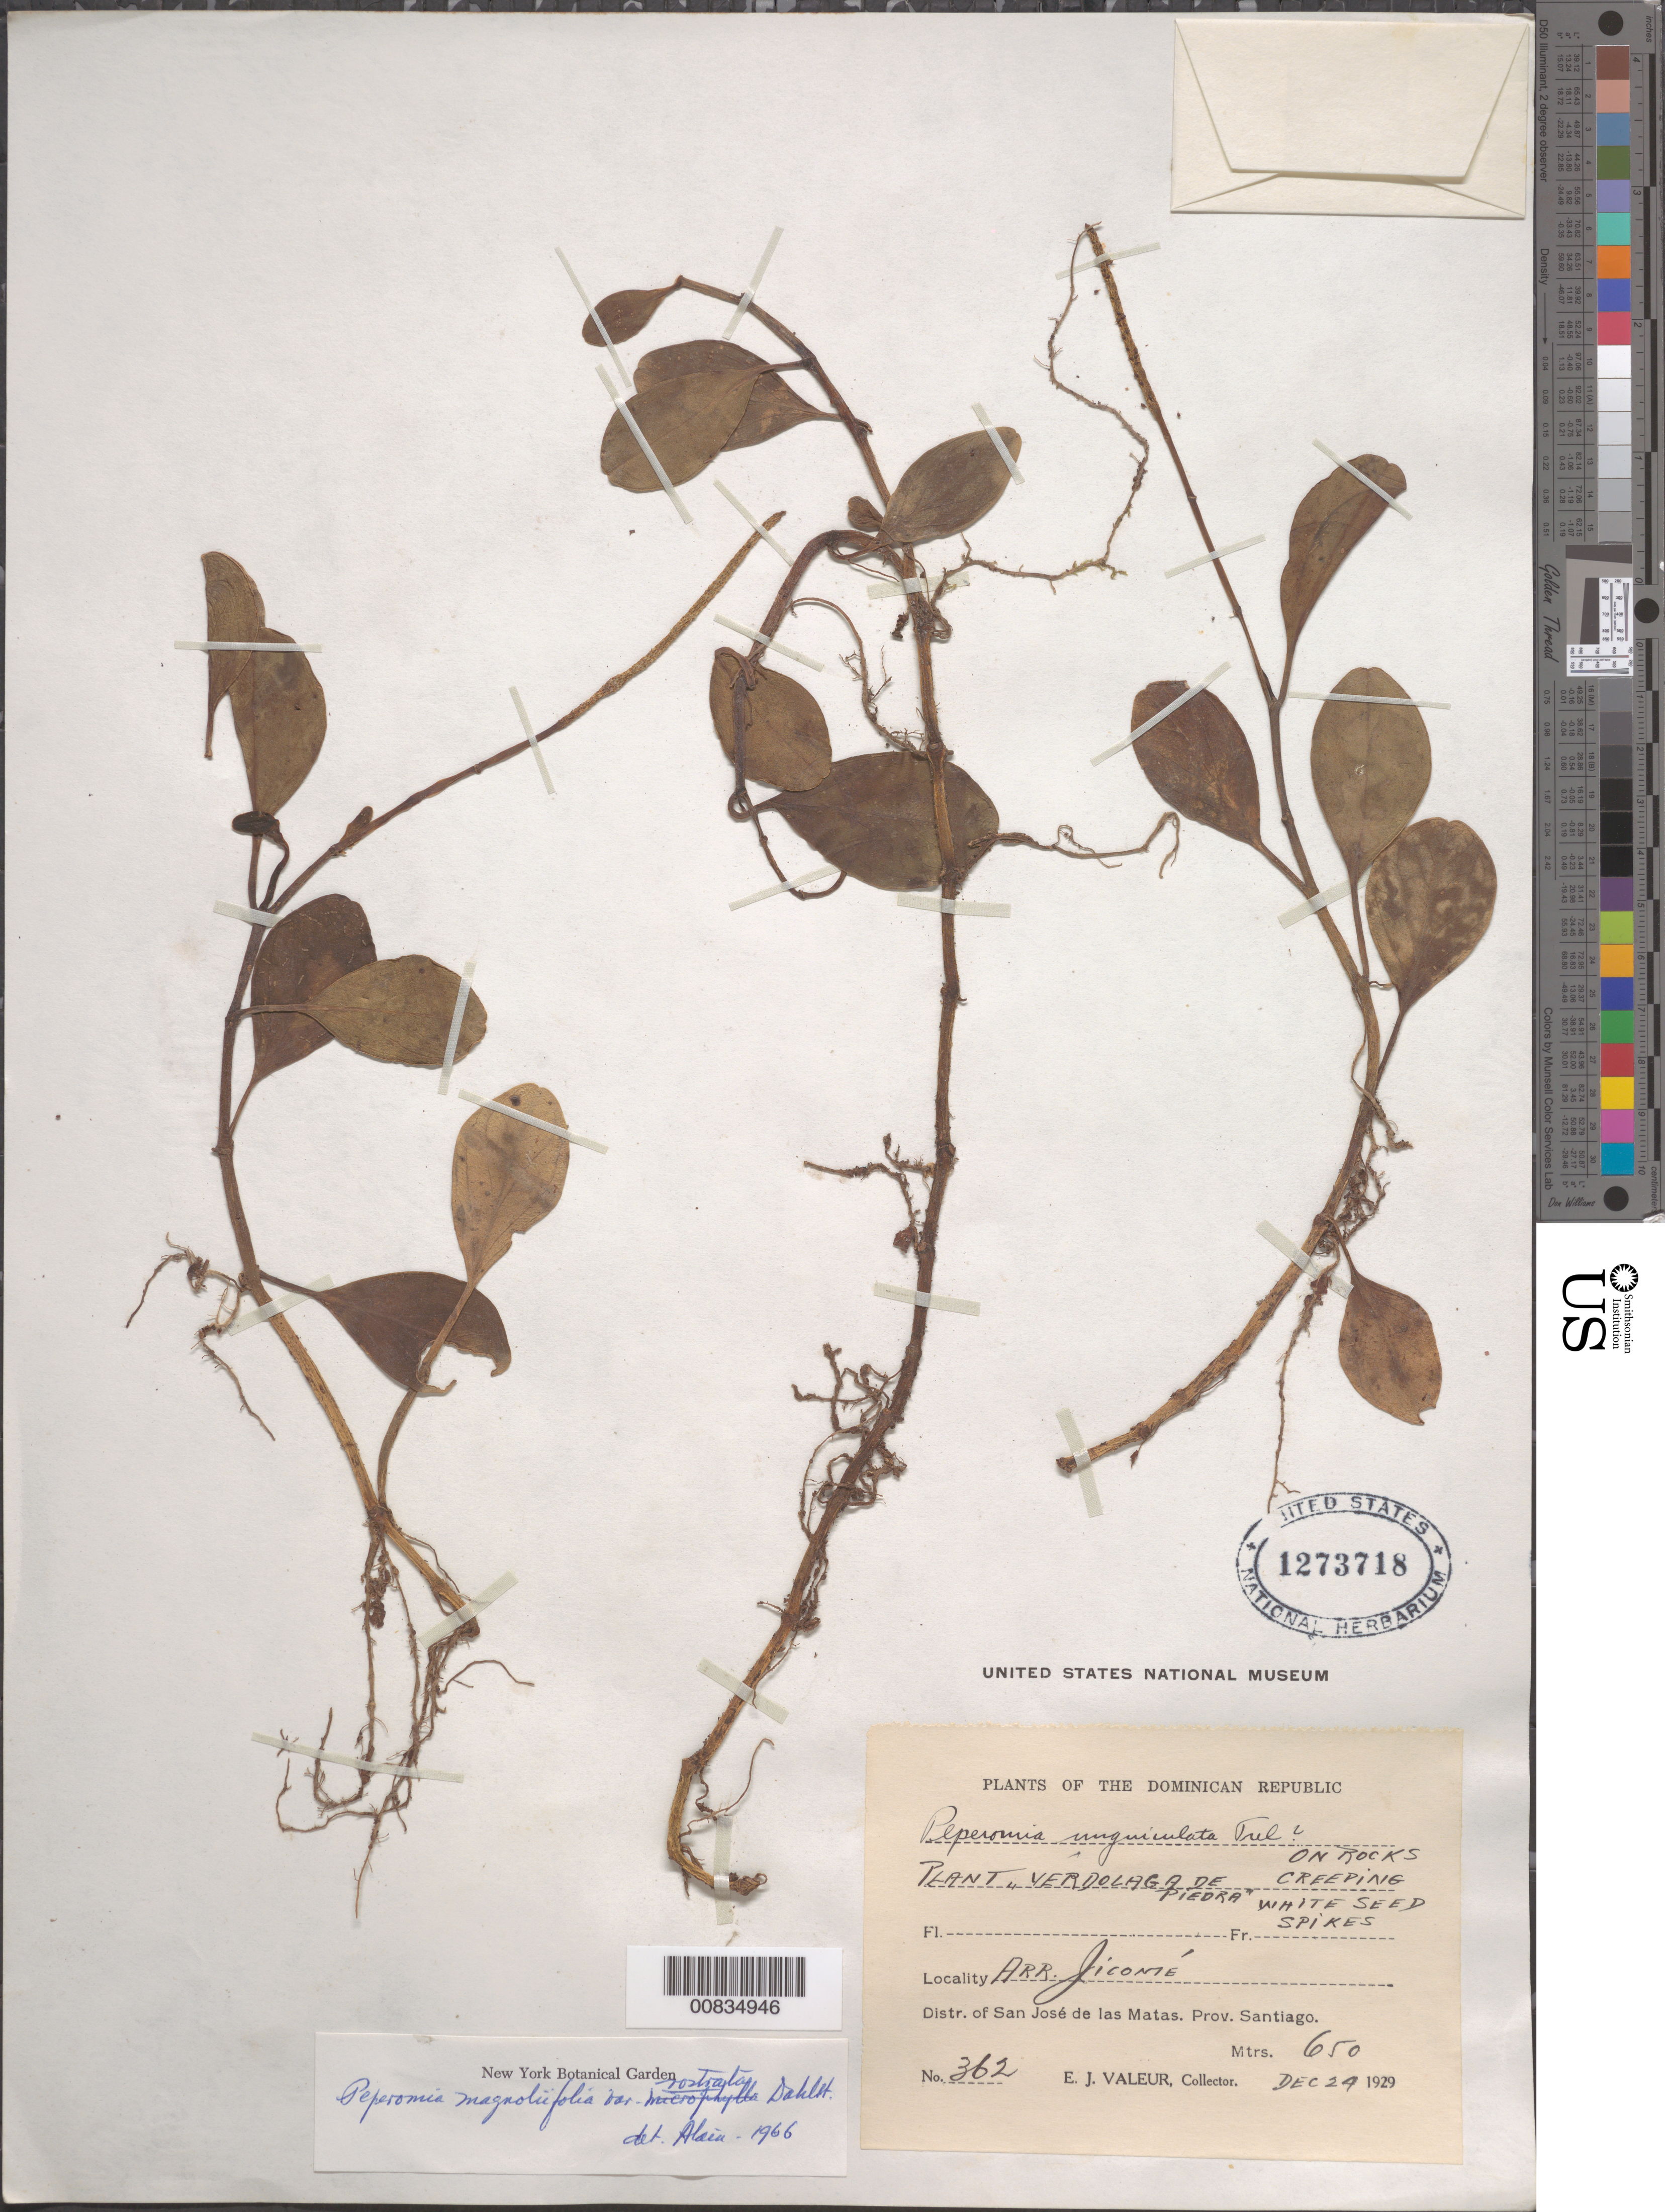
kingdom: Plantae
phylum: Tracheophyta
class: Magnoliopsida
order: Piperales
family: Piperaceae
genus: Peperomia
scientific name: Peperomia magnoliifolia var. rostrata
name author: Dahlst.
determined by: Liogier, Alain H.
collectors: E. Valeur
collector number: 362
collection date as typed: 29 Dec 1929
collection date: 1929-12-29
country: Dominican Republic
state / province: Santiago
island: Hispaniola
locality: Distr. of San José de las Matas. Arroyo Jicomé.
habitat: On rocks.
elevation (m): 650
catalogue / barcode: US 1273718